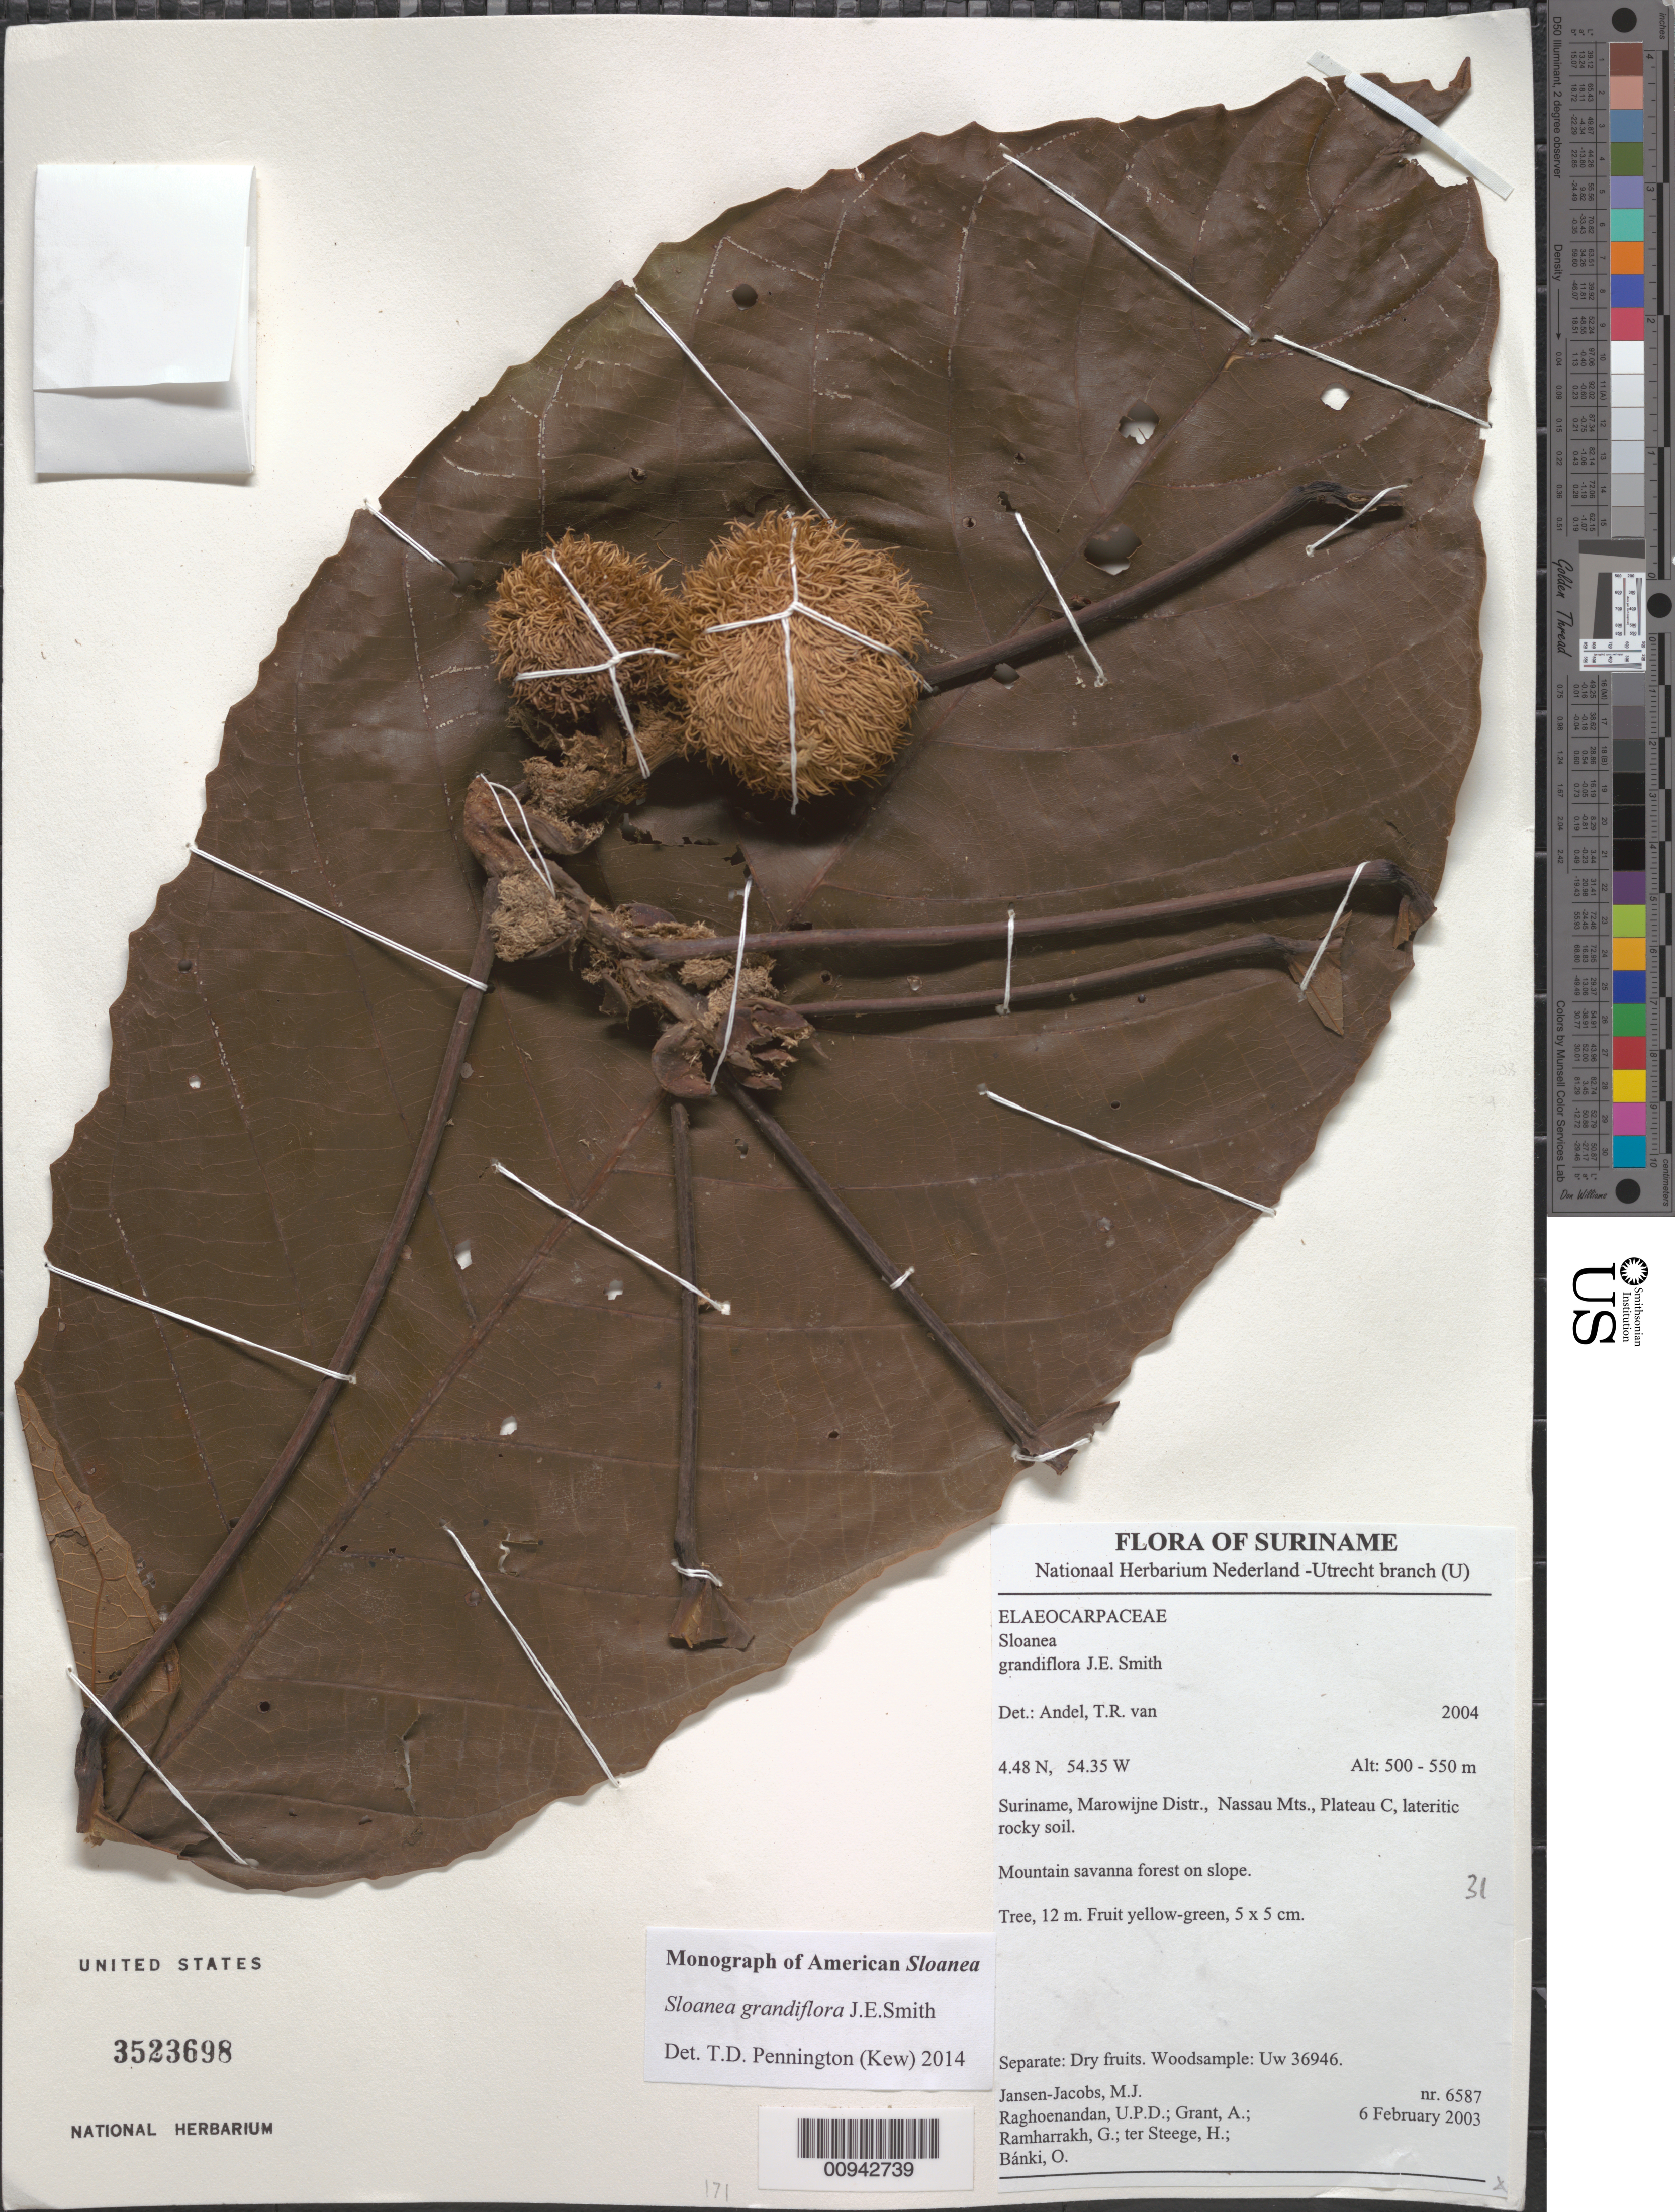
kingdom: Plantae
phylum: Tracheophyta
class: Magnoliopsida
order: Oxalidales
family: Elaeocarpaceae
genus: Sloanea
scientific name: Sloanea grandiflora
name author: Sm.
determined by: Pennington, T. D., (K)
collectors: M. J. Jansen-Jacobs, U. Raghoenandan, A. Grant, G. Ramharrakh, H. ter Steege & O. Bánki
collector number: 6587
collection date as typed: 6-Feb-03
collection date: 2003-02-06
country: Suriname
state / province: Marowijne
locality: Nassau Mts., Plateau C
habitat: Lateritic rocky soil. Mountain savanna forest on slope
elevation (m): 500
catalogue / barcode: US 3523698